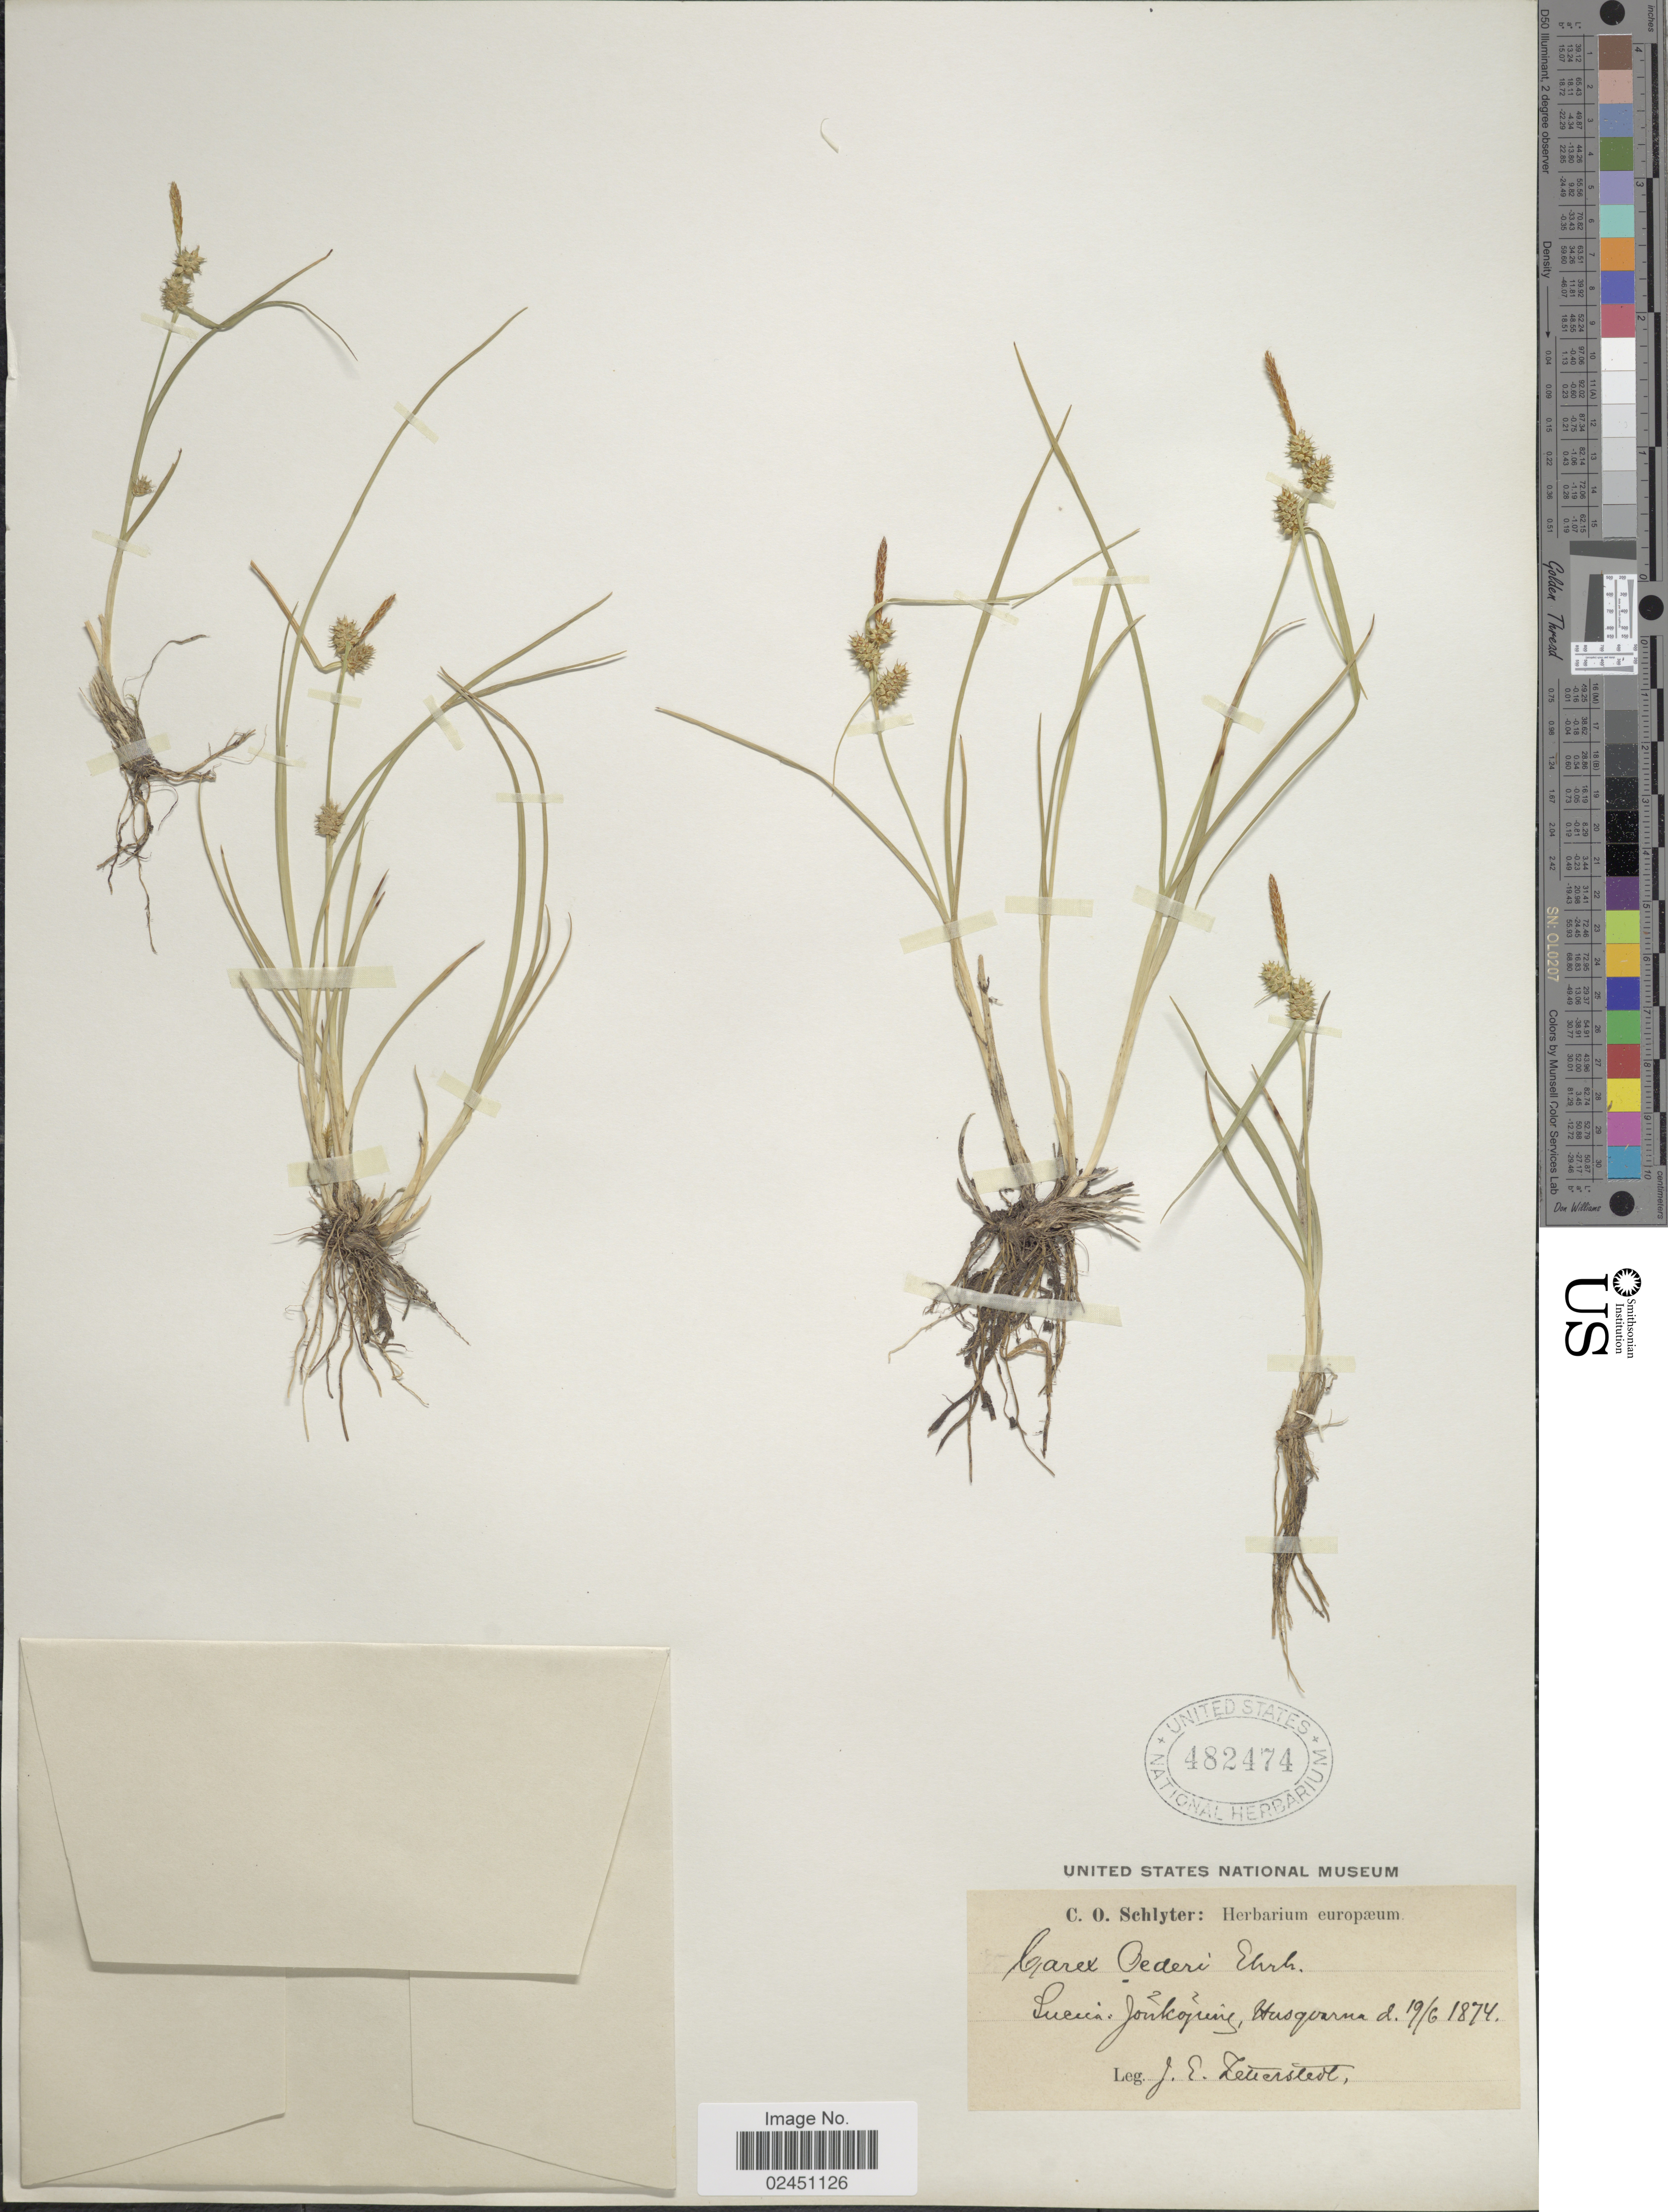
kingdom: Plantae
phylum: Tracheophyta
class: Liliopsida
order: Poales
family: Cyperaceae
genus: Carex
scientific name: Carex oederi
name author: Retz.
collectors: J.E. Zetterstedt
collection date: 1874-06-19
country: Sweden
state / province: Jönköping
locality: Suecica, Jönköping, Husqvarna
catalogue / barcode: US 482474